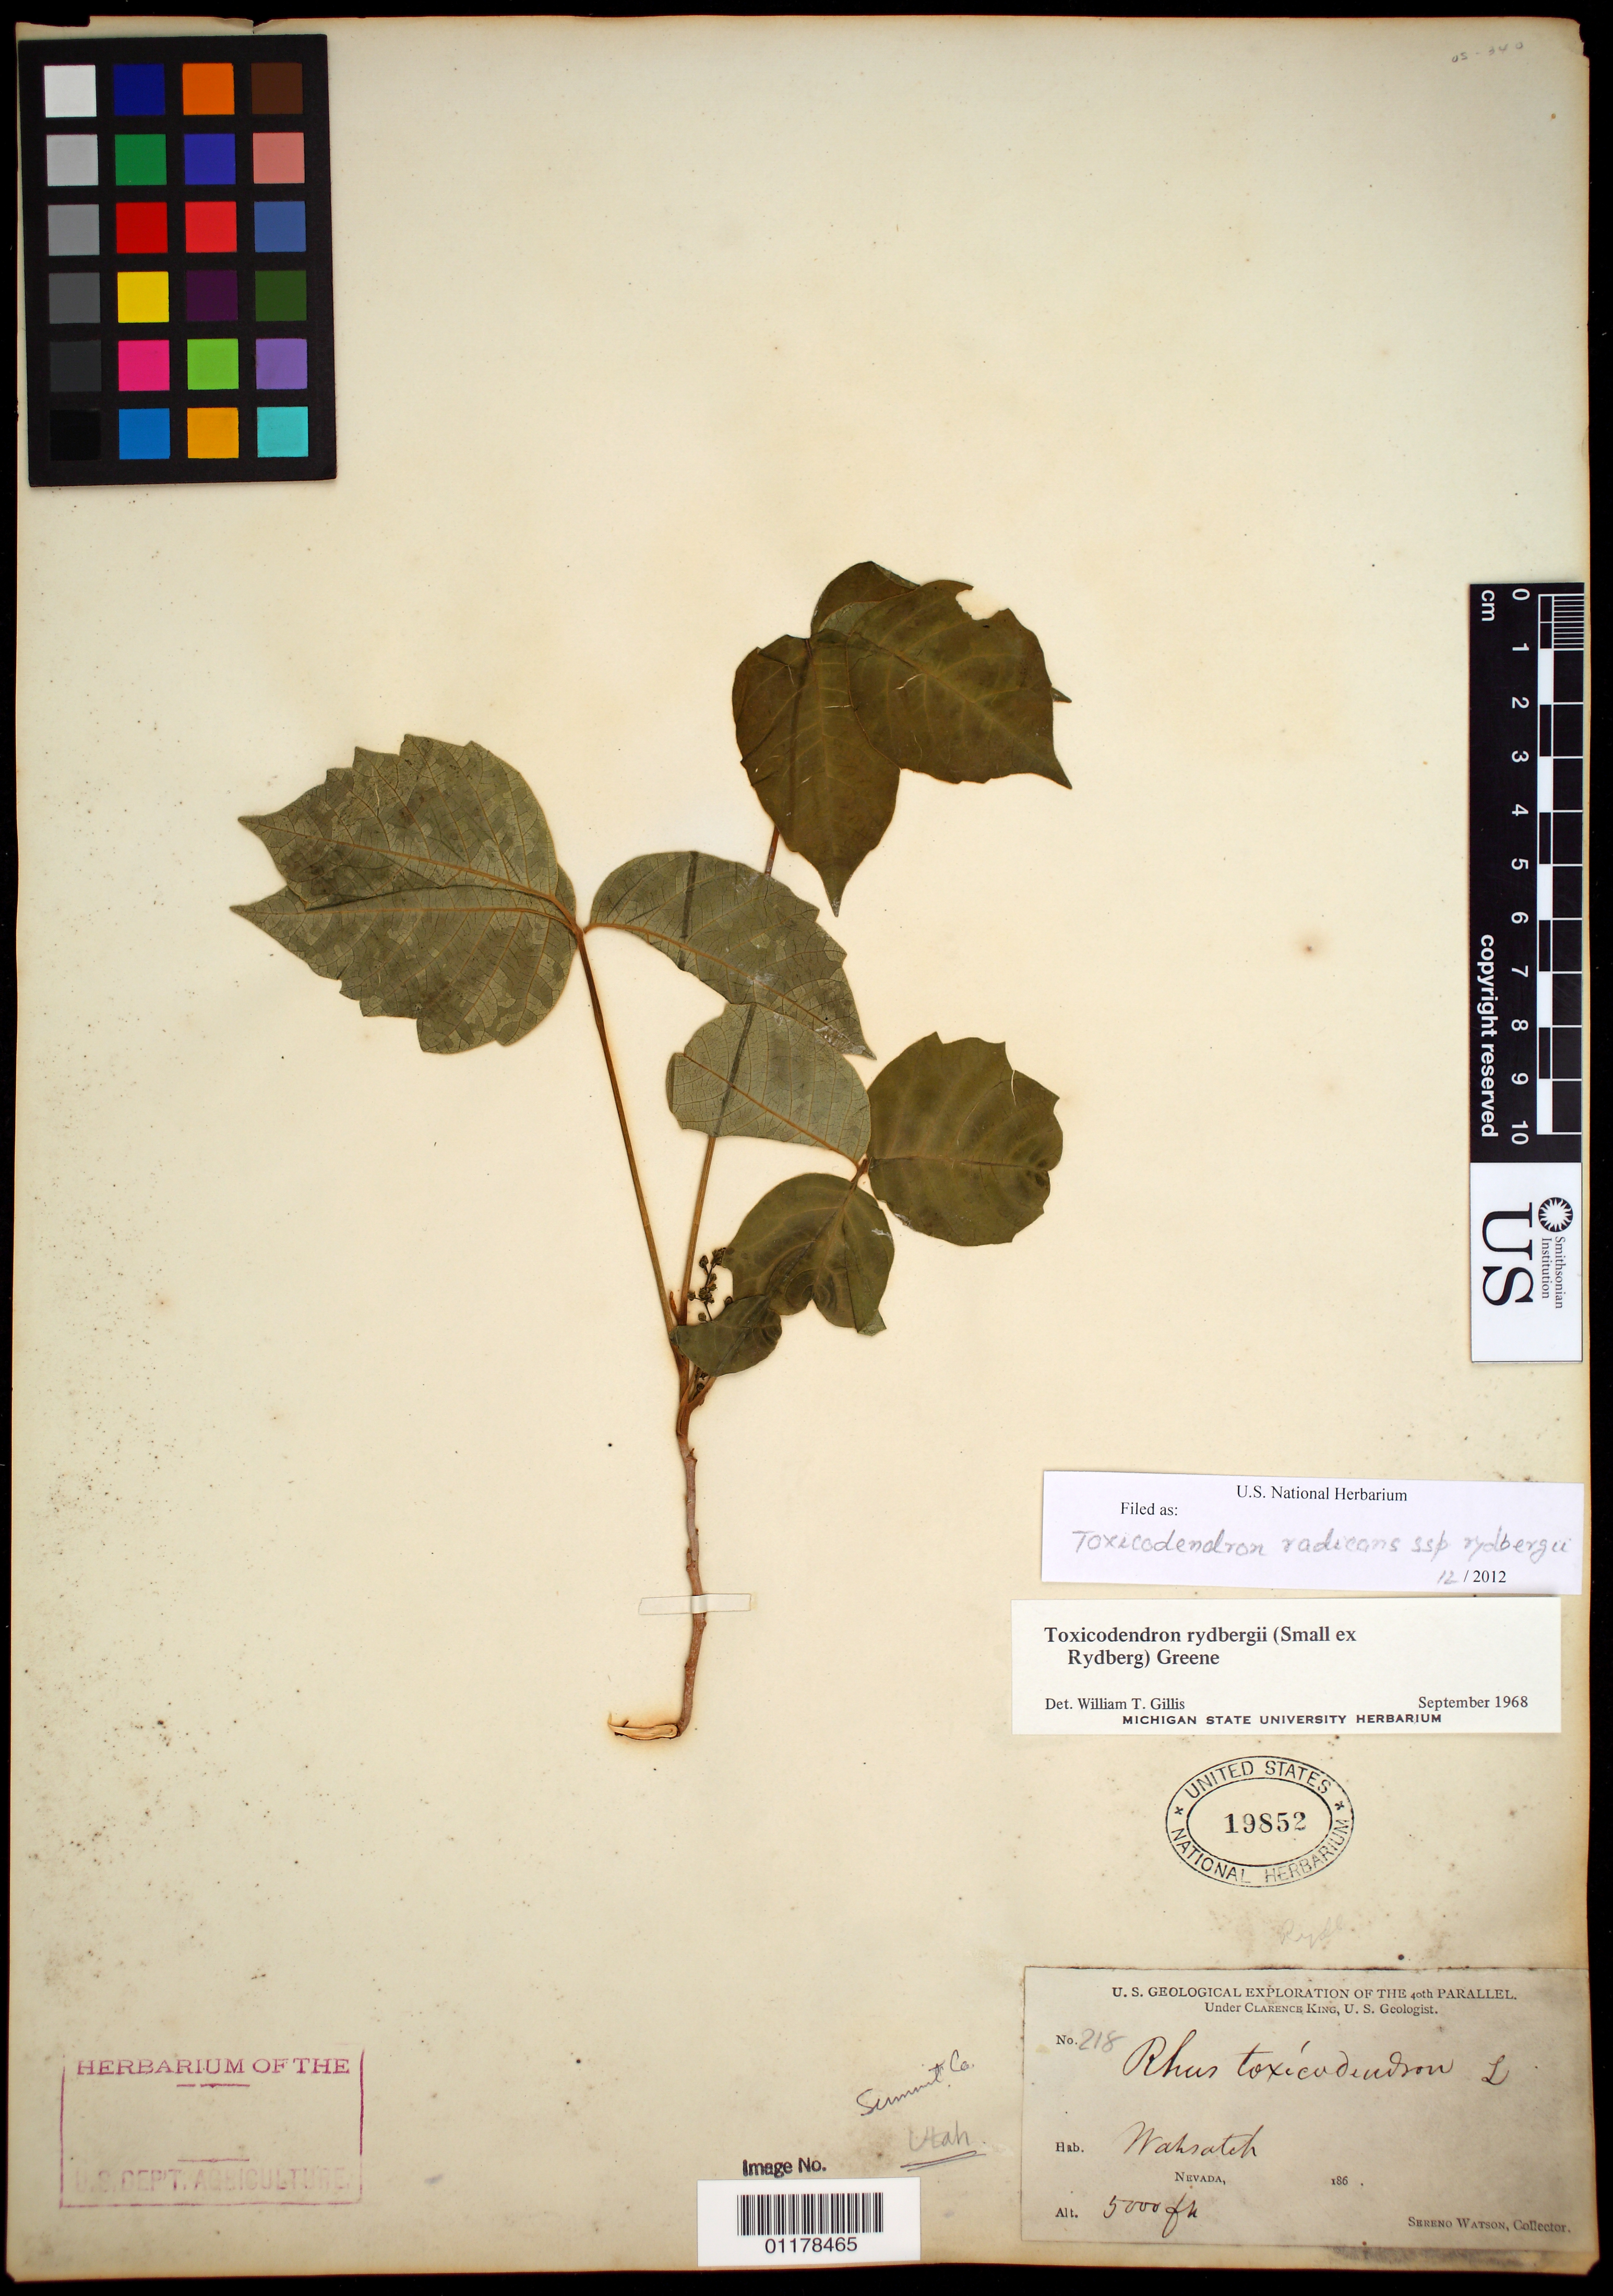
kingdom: Plantae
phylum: Tracheophyta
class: Magnoliopsida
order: Sapindales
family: Anacardiaceae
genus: Toxicodendron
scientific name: Toxicodendron radicans subsp. rydbergii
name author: (Small & Rydb.) Á. Löve & D. Löve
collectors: S. Watson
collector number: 218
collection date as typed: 186-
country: United States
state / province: Nevada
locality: Wahsatch.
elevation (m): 1524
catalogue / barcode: US 19852